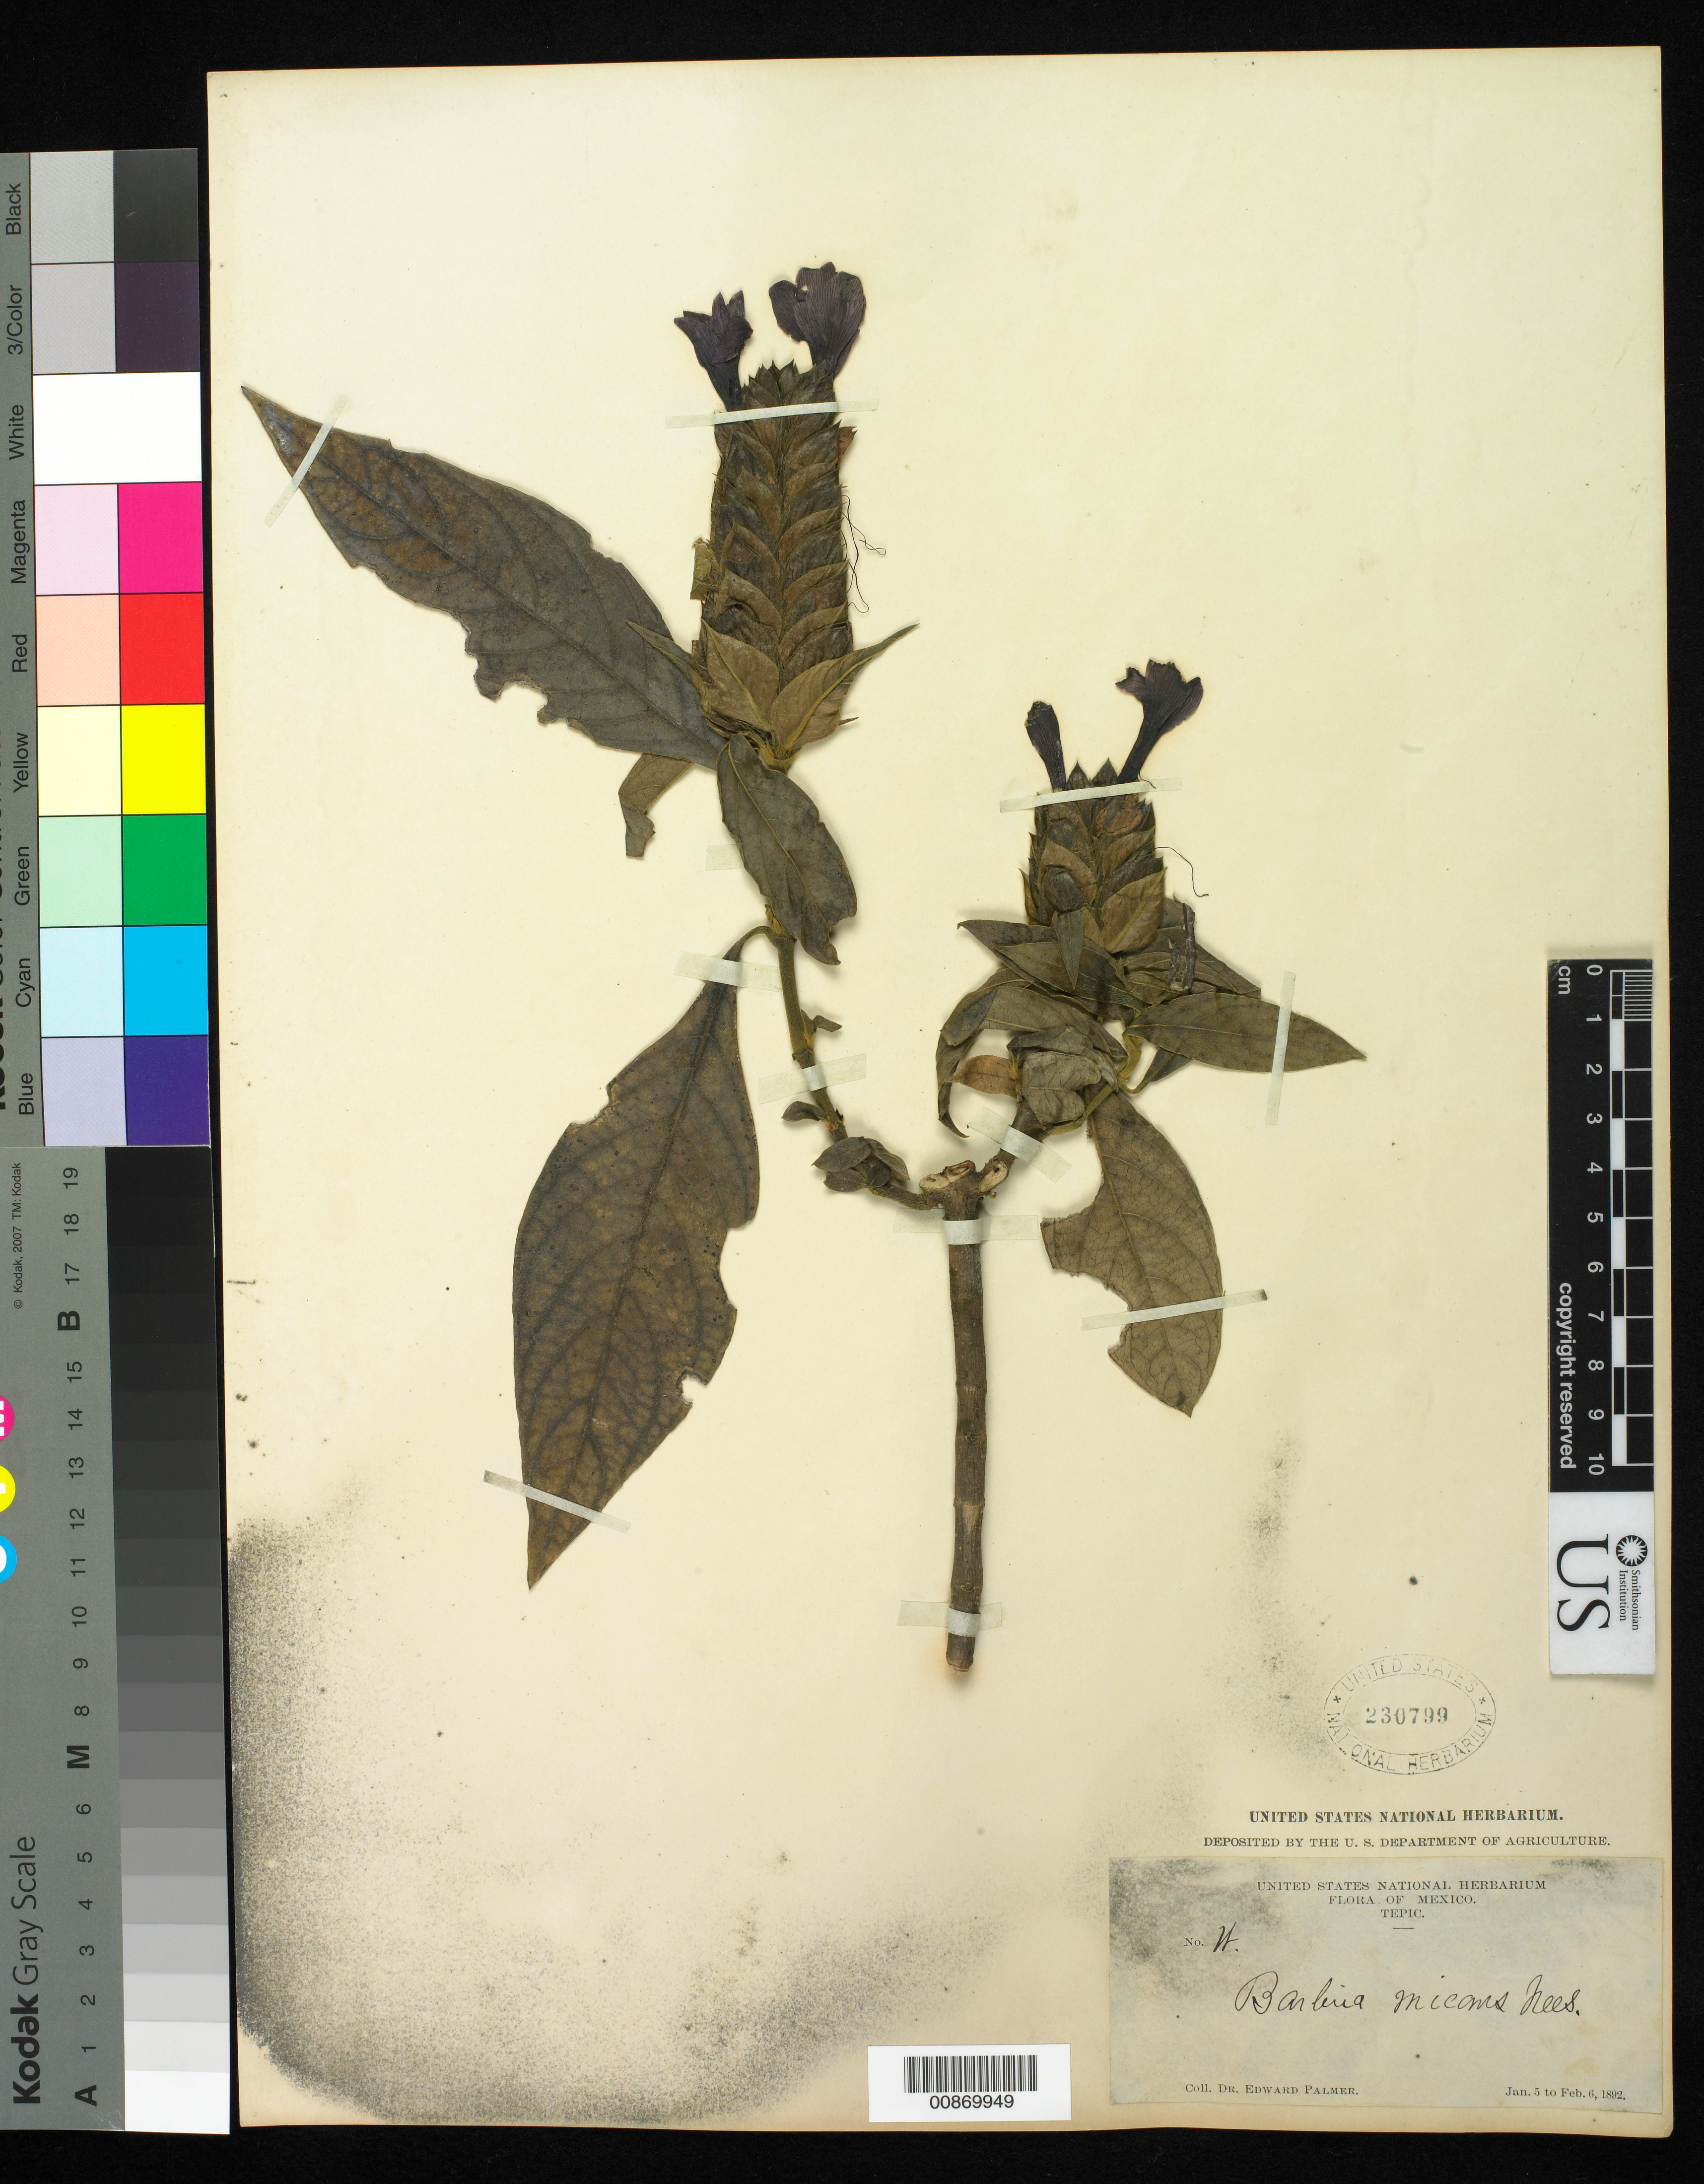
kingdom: Plantae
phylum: Tracheophyta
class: Magnoliopsida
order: Lamiales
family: Acanthaceae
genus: Barleria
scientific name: Barleria micans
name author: Nees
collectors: E. Palmer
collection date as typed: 05 Jan 1892 to 06 Feb 1892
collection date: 1892-01-05/1892-02-06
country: Mexico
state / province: Nayarit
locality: H. Tepic, Nayarit.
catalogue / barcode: US 230799